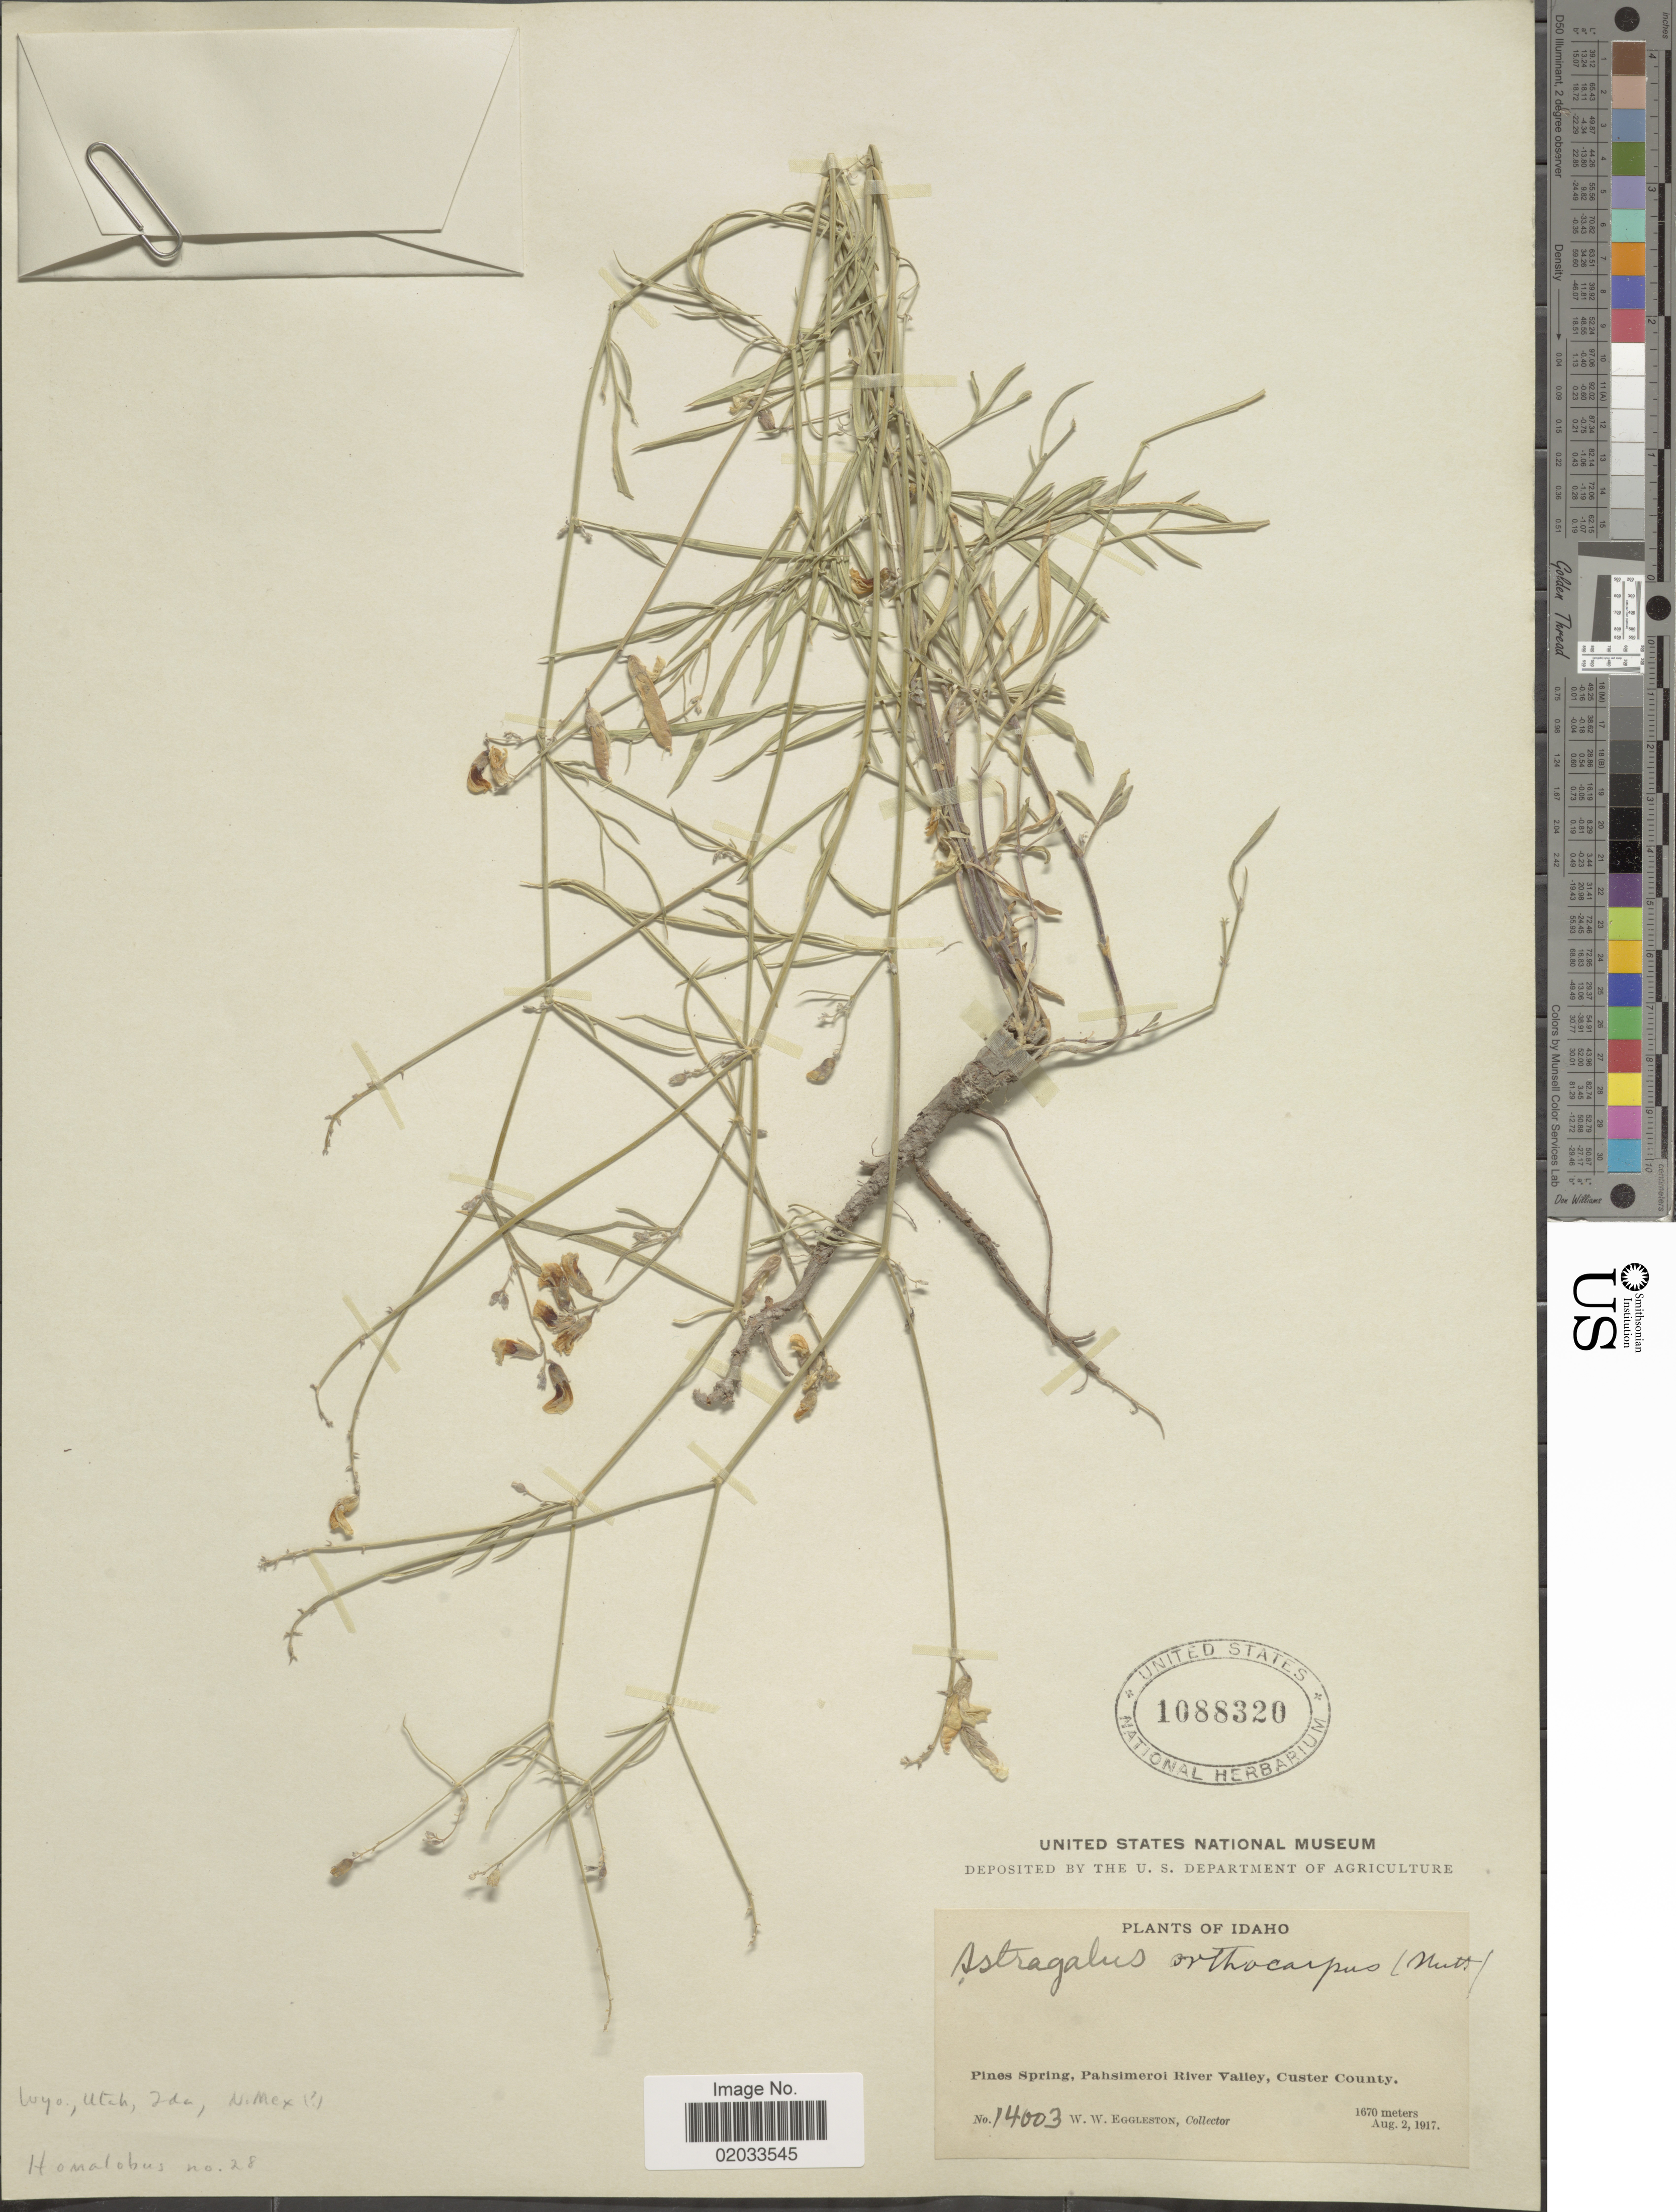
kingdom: Plantae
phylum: Tracheophyta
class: Magnoliopsida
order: Fabales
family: Fabaceae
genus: Astragalus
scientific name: Astragalus orthocarpus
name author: I.M. Johnst.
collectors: W. W. Eggleston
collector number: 14003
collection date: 1917-08-02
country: United States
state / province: Idaho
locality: Pines Spring, Pahsimeroi River Valley, Custer County.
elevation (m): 1670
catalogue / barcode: US 1088320